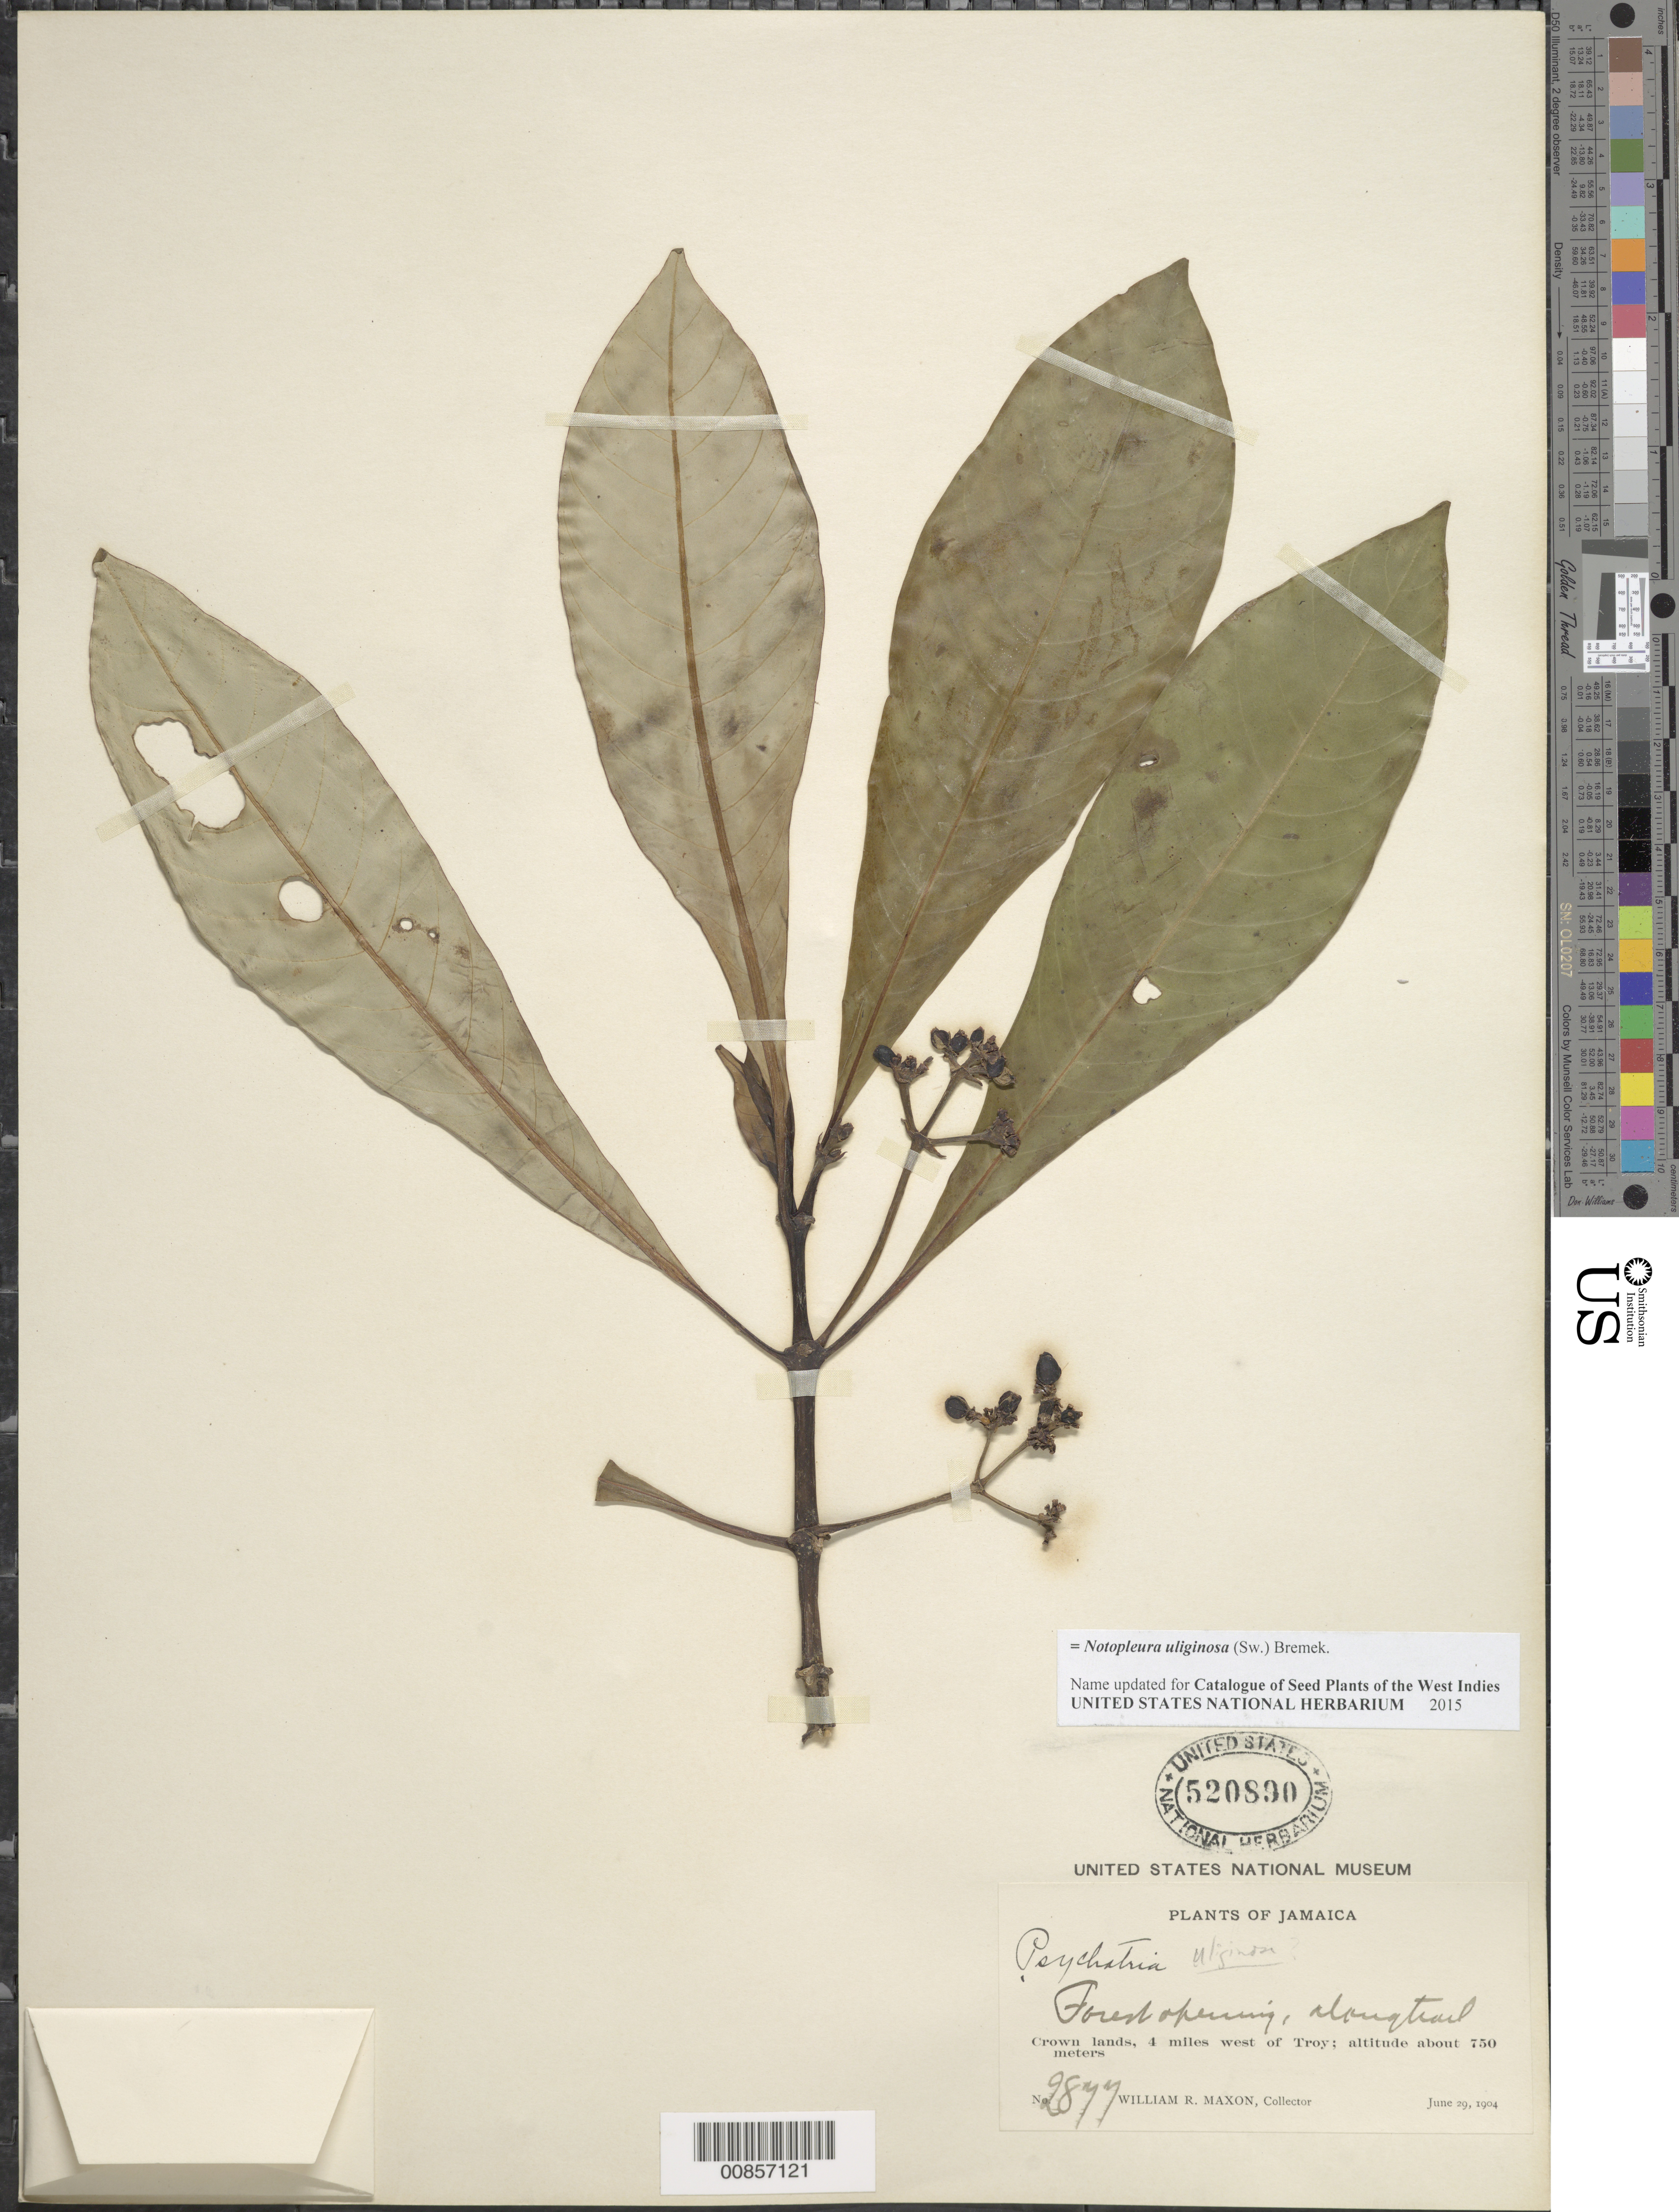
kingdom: Plantae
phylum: Tracheophyta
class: Magnoliopsida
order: Gentianales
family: Rubiaceae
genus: Notopleura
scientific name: Notopleura uliginosa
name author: (Sw.) Bremek.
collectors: W. R. Maxon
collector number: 2877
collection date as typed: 29 Jun 1904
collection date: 1904-06-29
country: Jamaica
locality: Crown Lands, 4 miles west of Troy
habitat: Forest opening, along trail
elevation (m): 750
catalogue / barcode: US 520890